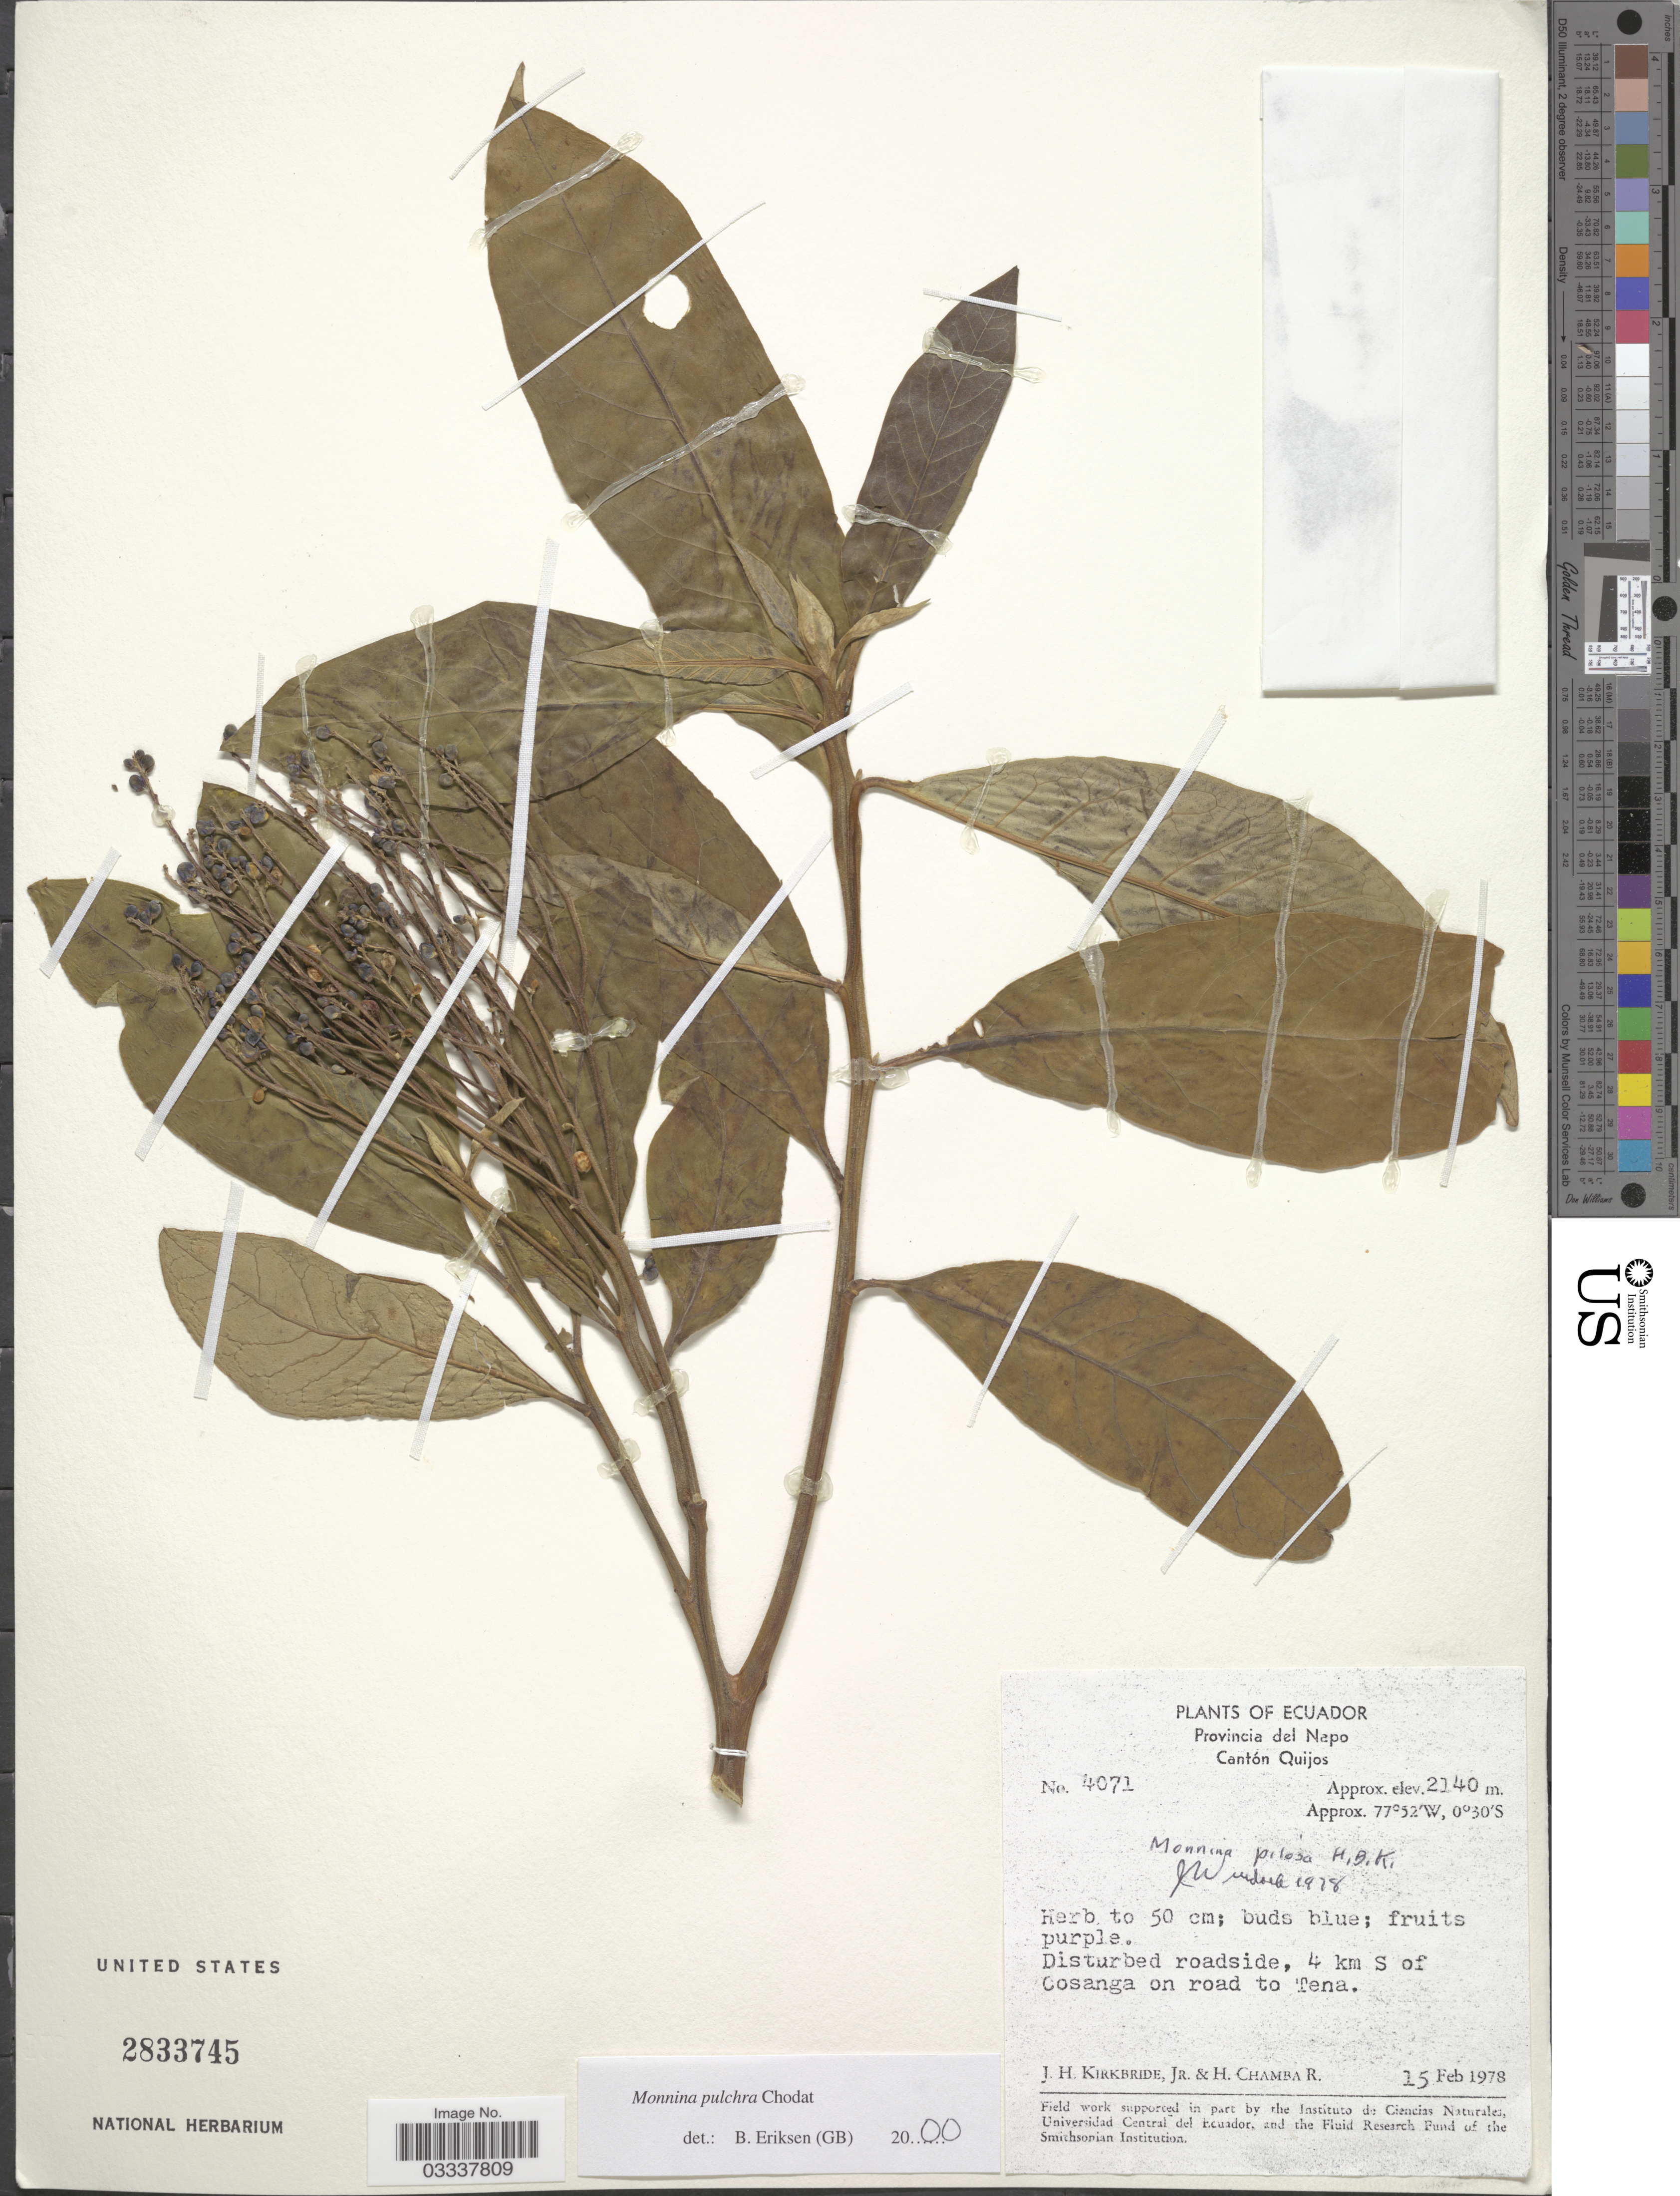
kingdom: Plantae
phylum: Tracheophyta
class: Magnoliopsida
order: Fabales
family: Polygalaceae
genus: Monnina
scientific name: Monnina pulchra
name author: Chodat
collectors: J. H. Kirkbride & H. Chamba R.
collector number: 4071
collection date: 1978-02-15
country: Ecuador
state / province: Napo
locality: Cantón Quijos, 4 km S of Cosanga on road to Tena.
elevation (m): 2140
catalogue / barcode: US 2833745